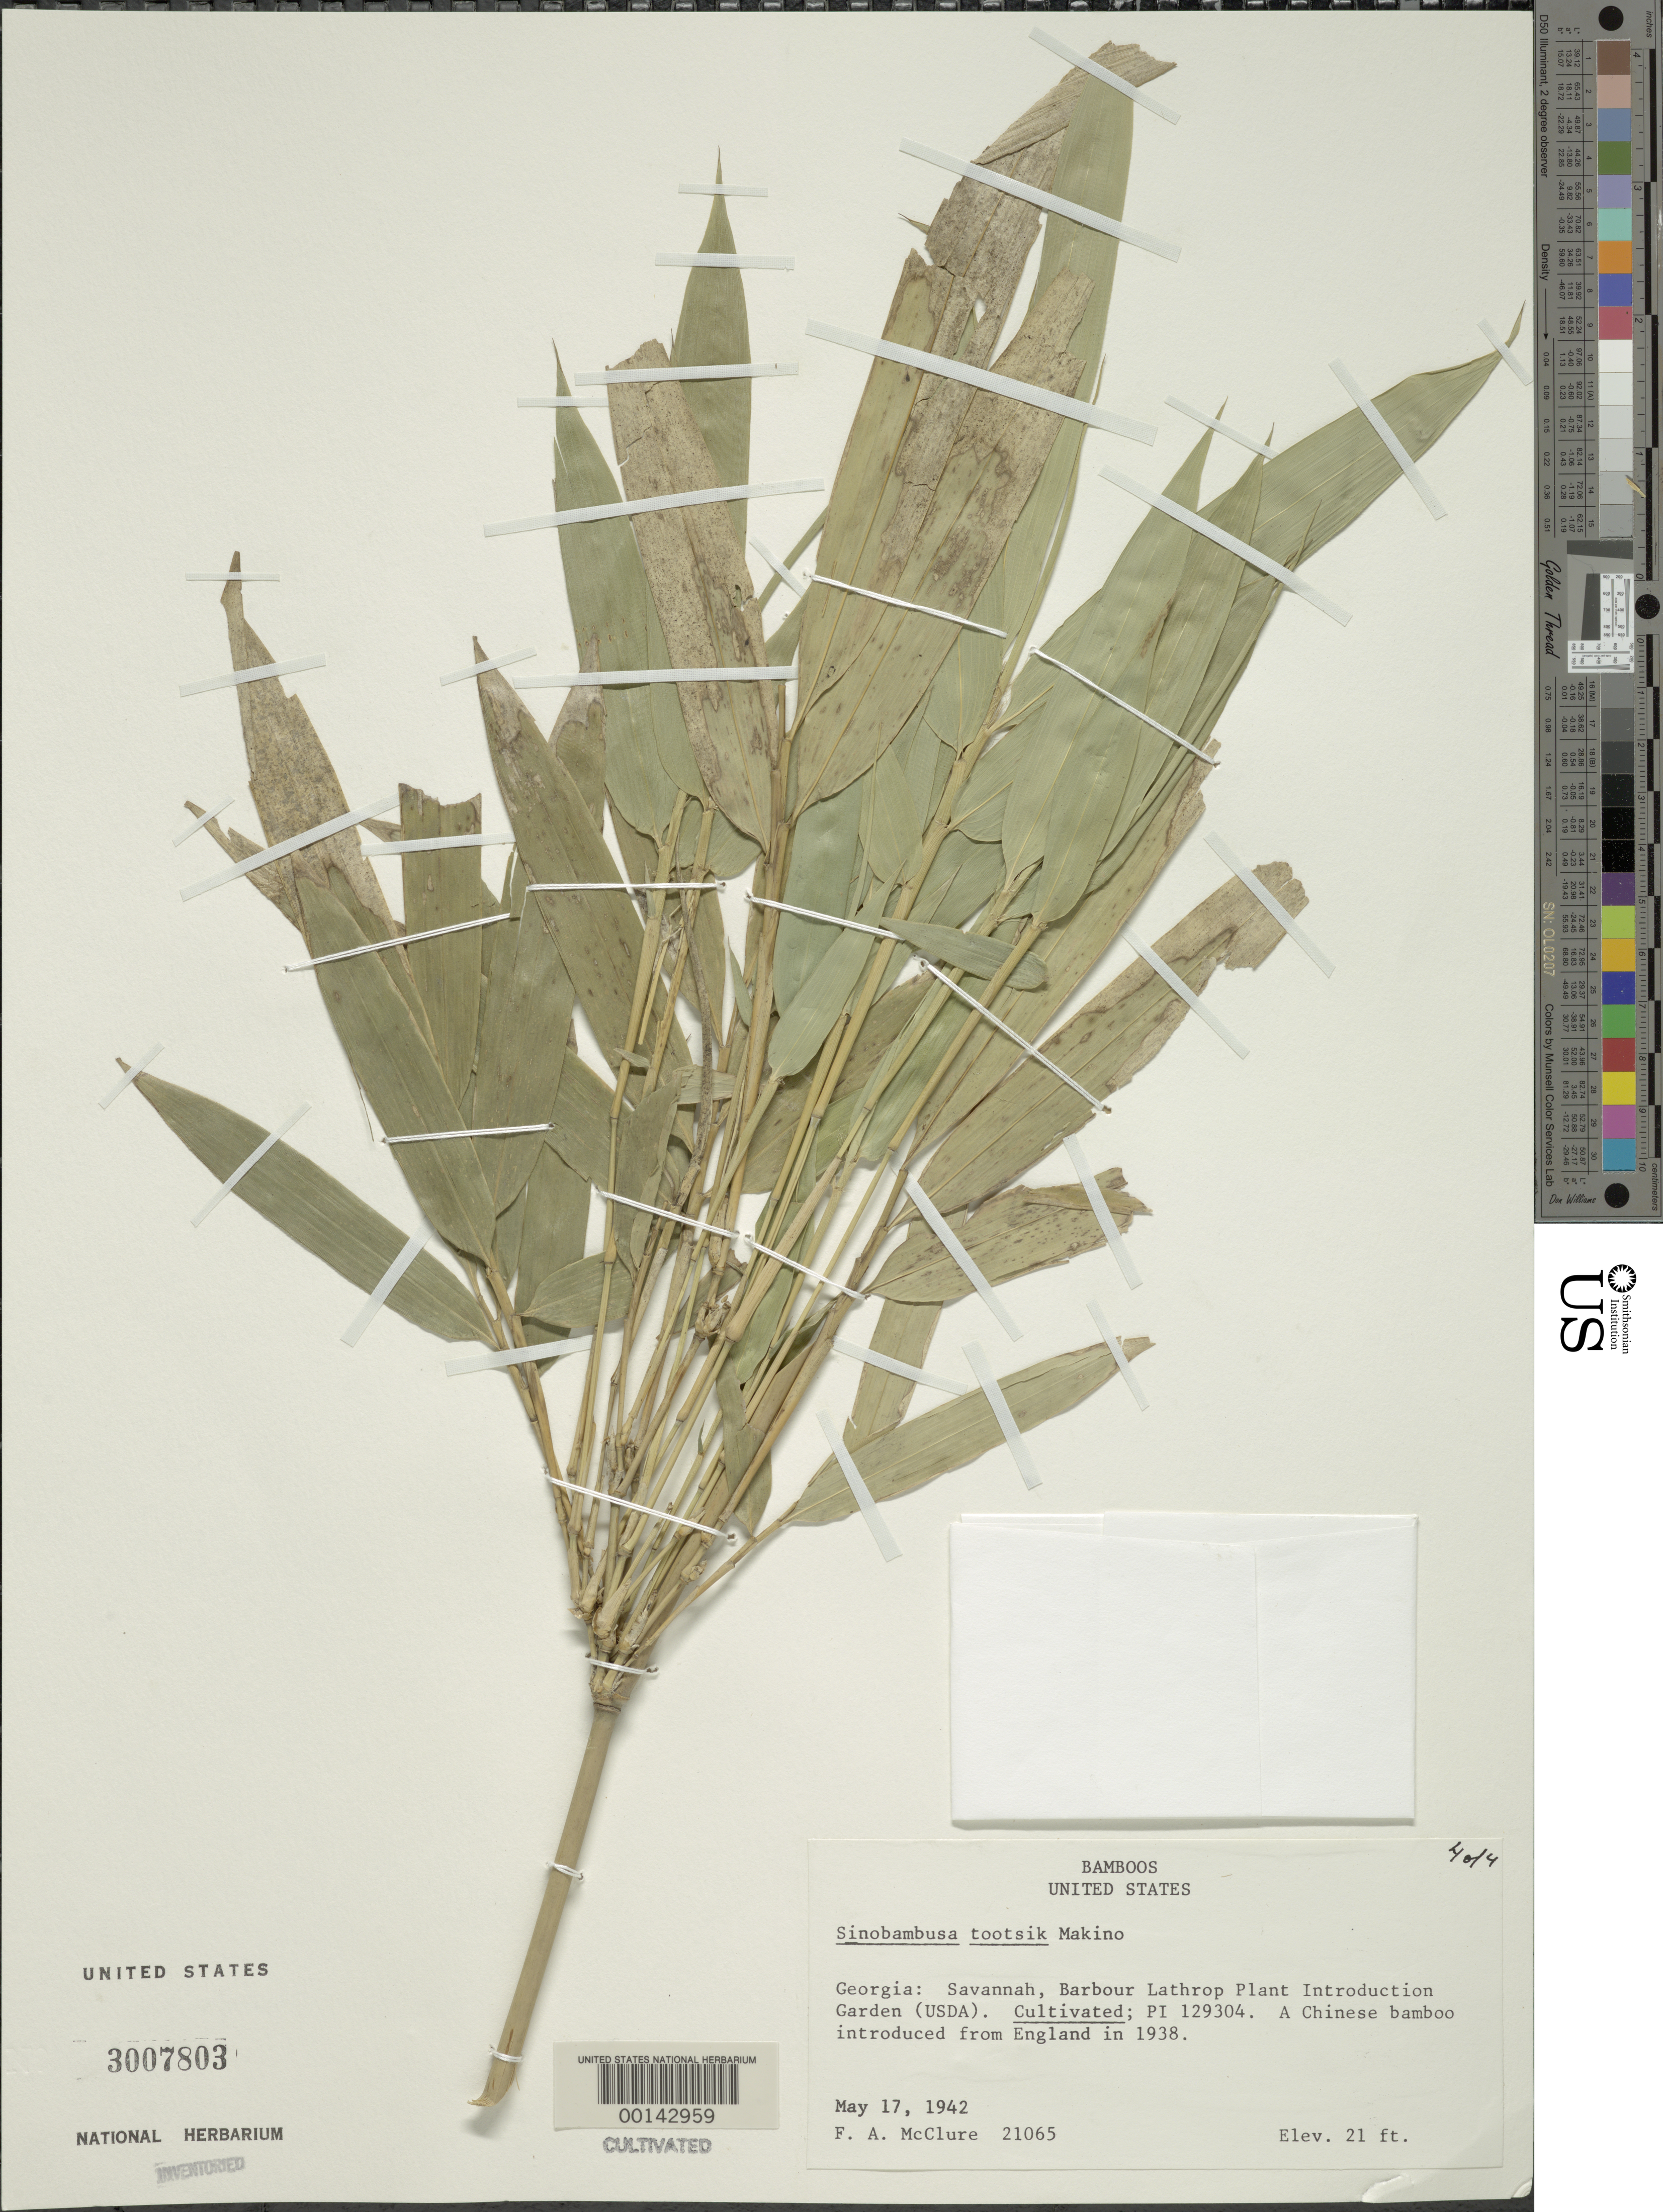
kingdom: Plantae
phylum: Tracheophyta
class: Liliopsida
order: Poales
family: Poaceae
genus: Sinobambusa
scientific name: Sinobambusa tootsik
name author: Makino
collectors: F. A. McClure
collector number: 21065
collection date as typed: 17 May 1942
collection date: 1942-05-17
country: United States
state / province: Georgia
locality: Savannah, Barbour Lathrop Plant Introduction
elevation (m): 6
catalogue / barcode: US 3007803